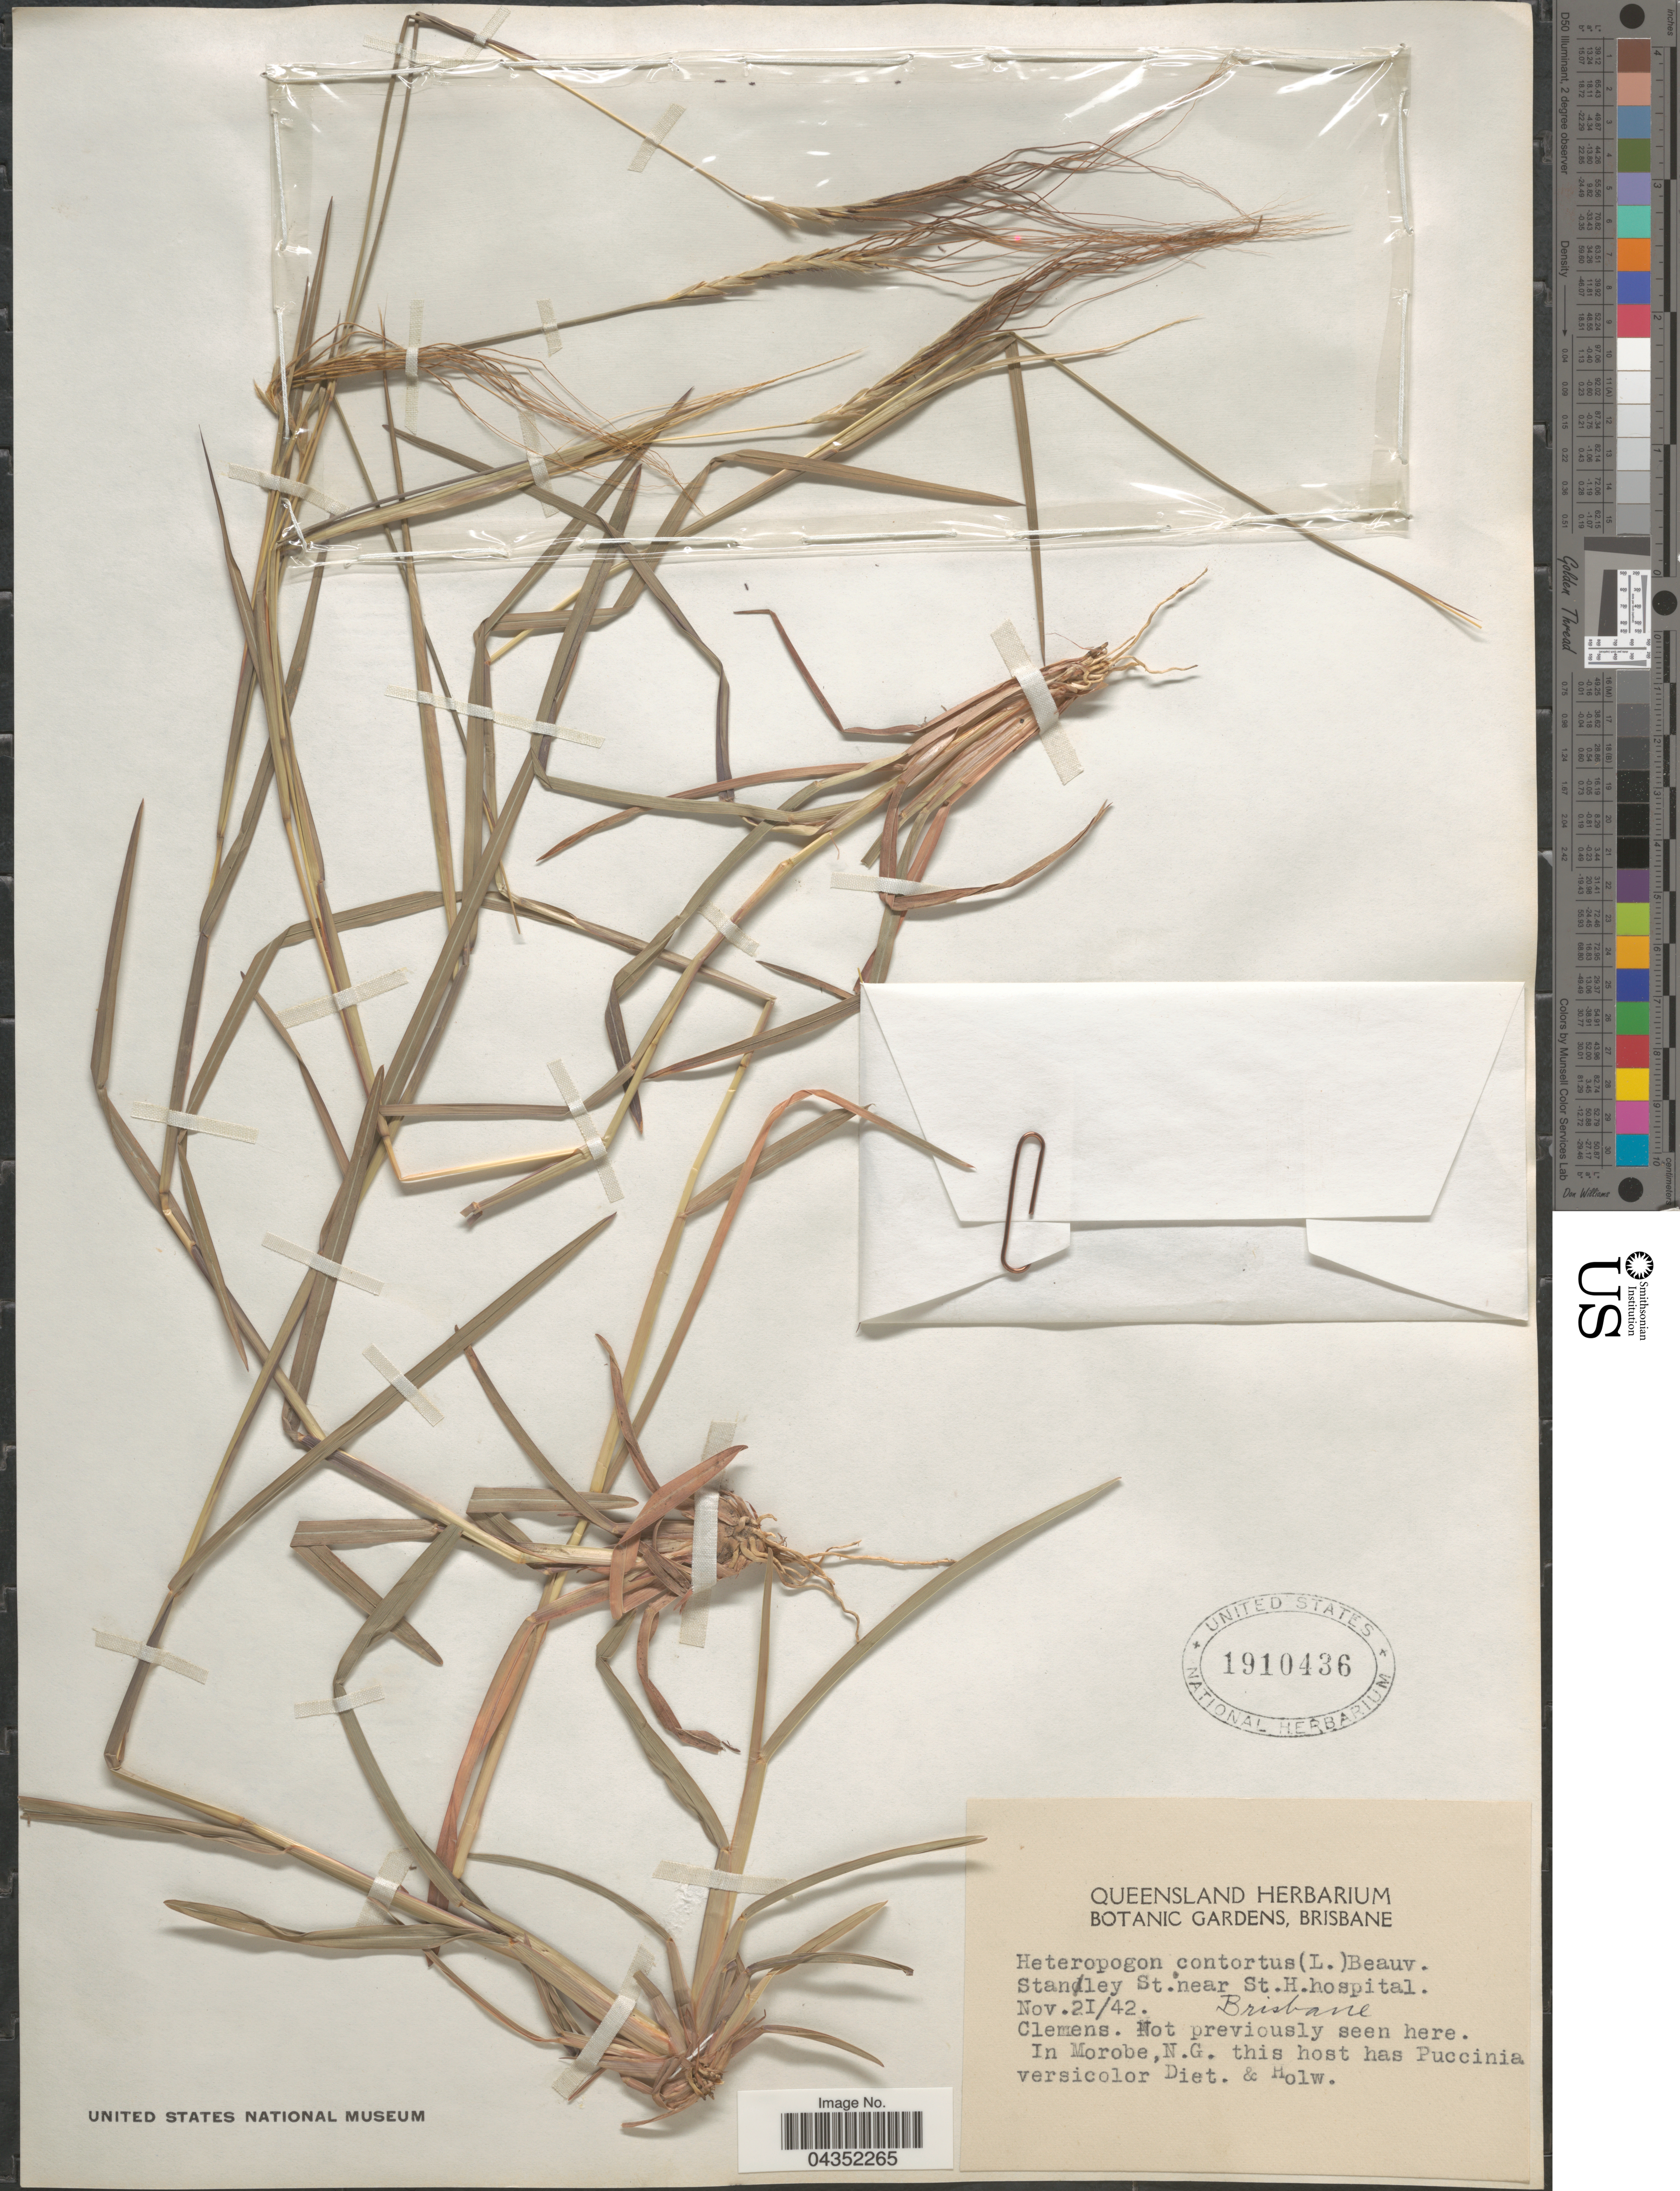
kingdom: Plantae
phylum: Tracheophyta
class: Liliopsida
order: Poales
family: Poaceae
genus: Heteropogon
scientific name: Heteropogon contortus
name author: (L.) P. Beauv. ex Roem. & Schult.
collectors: -. Clemens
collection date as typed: Transcribed d/m/y: 21/11/42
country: Australia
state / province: Queensland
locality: Stanley St. near St. H. hospital. Brisbane.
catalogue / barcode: US 1910436